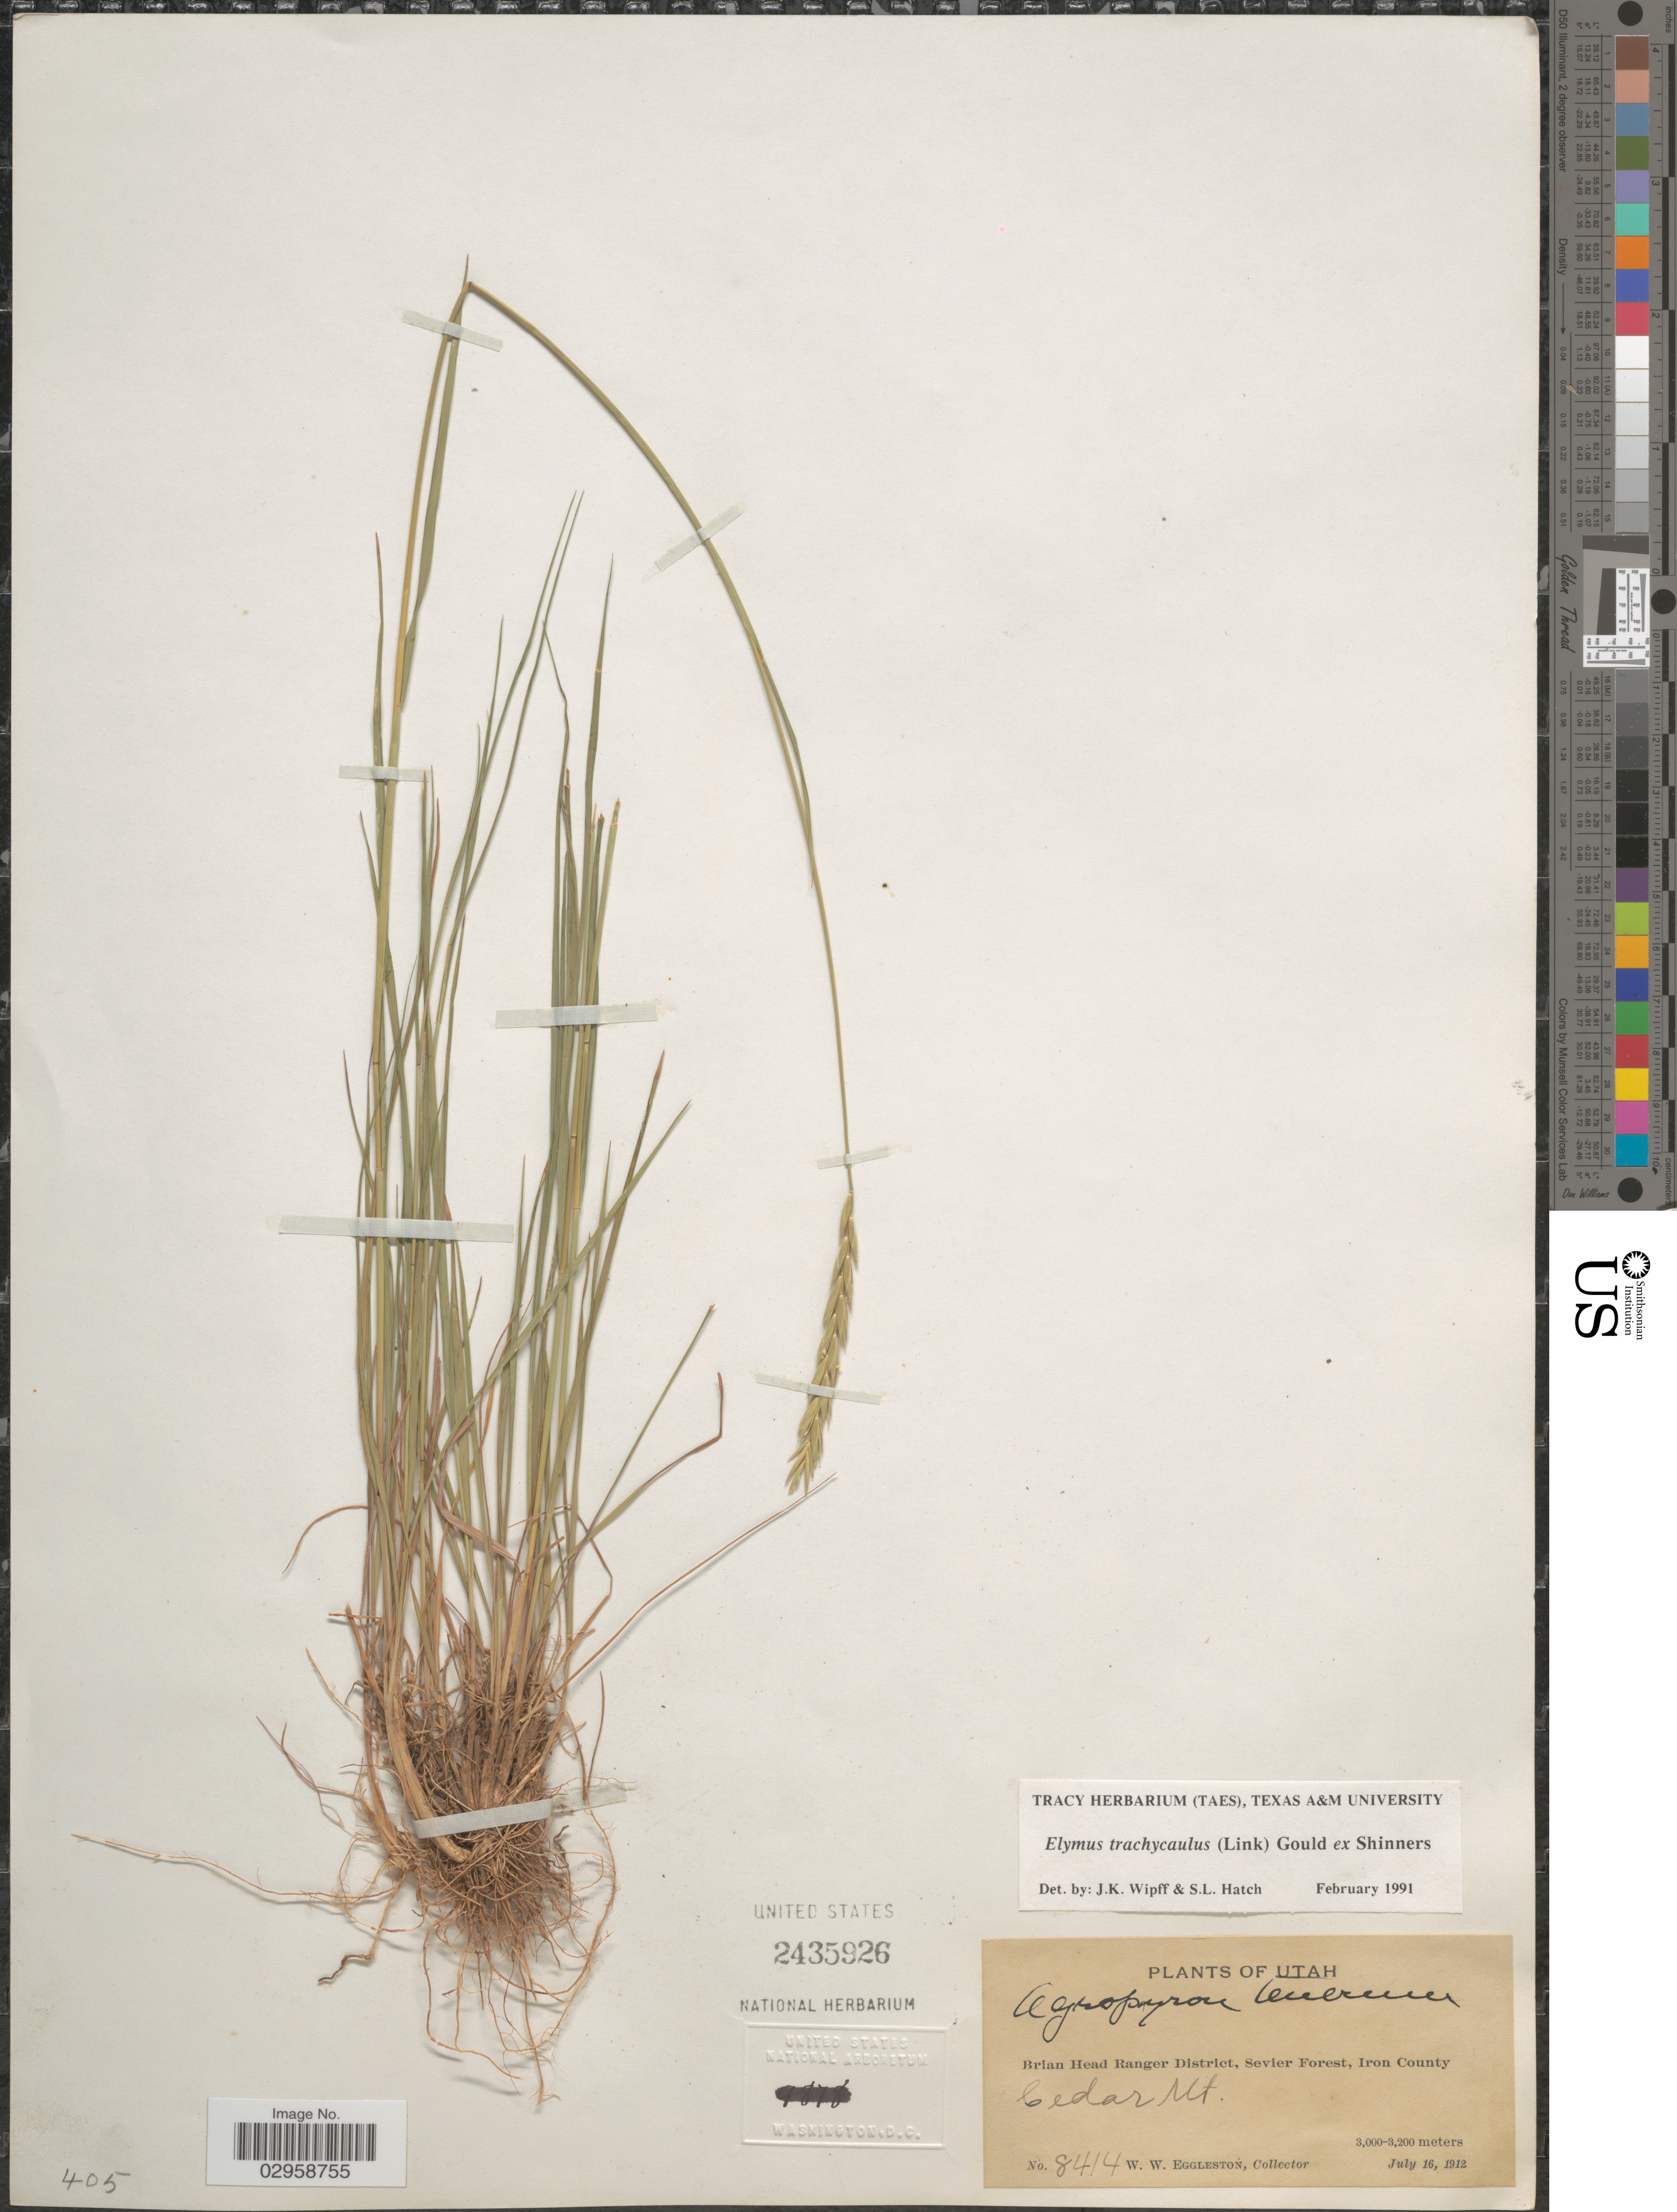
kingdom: Plantae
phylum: Tracheophyta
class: Liliopsida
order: Poales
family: Poaceae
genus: Elymus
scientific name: Elymus trachycaulus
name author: (Link) Gould ex Shinners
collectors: W. W. Eggleston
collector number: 8414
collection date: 1912-07-16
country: United States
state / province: Utah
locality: Brian Head Ranger District, Sevier Forest, Iron County. Cedar Mt.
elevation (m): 3000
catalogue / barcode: US 2435926